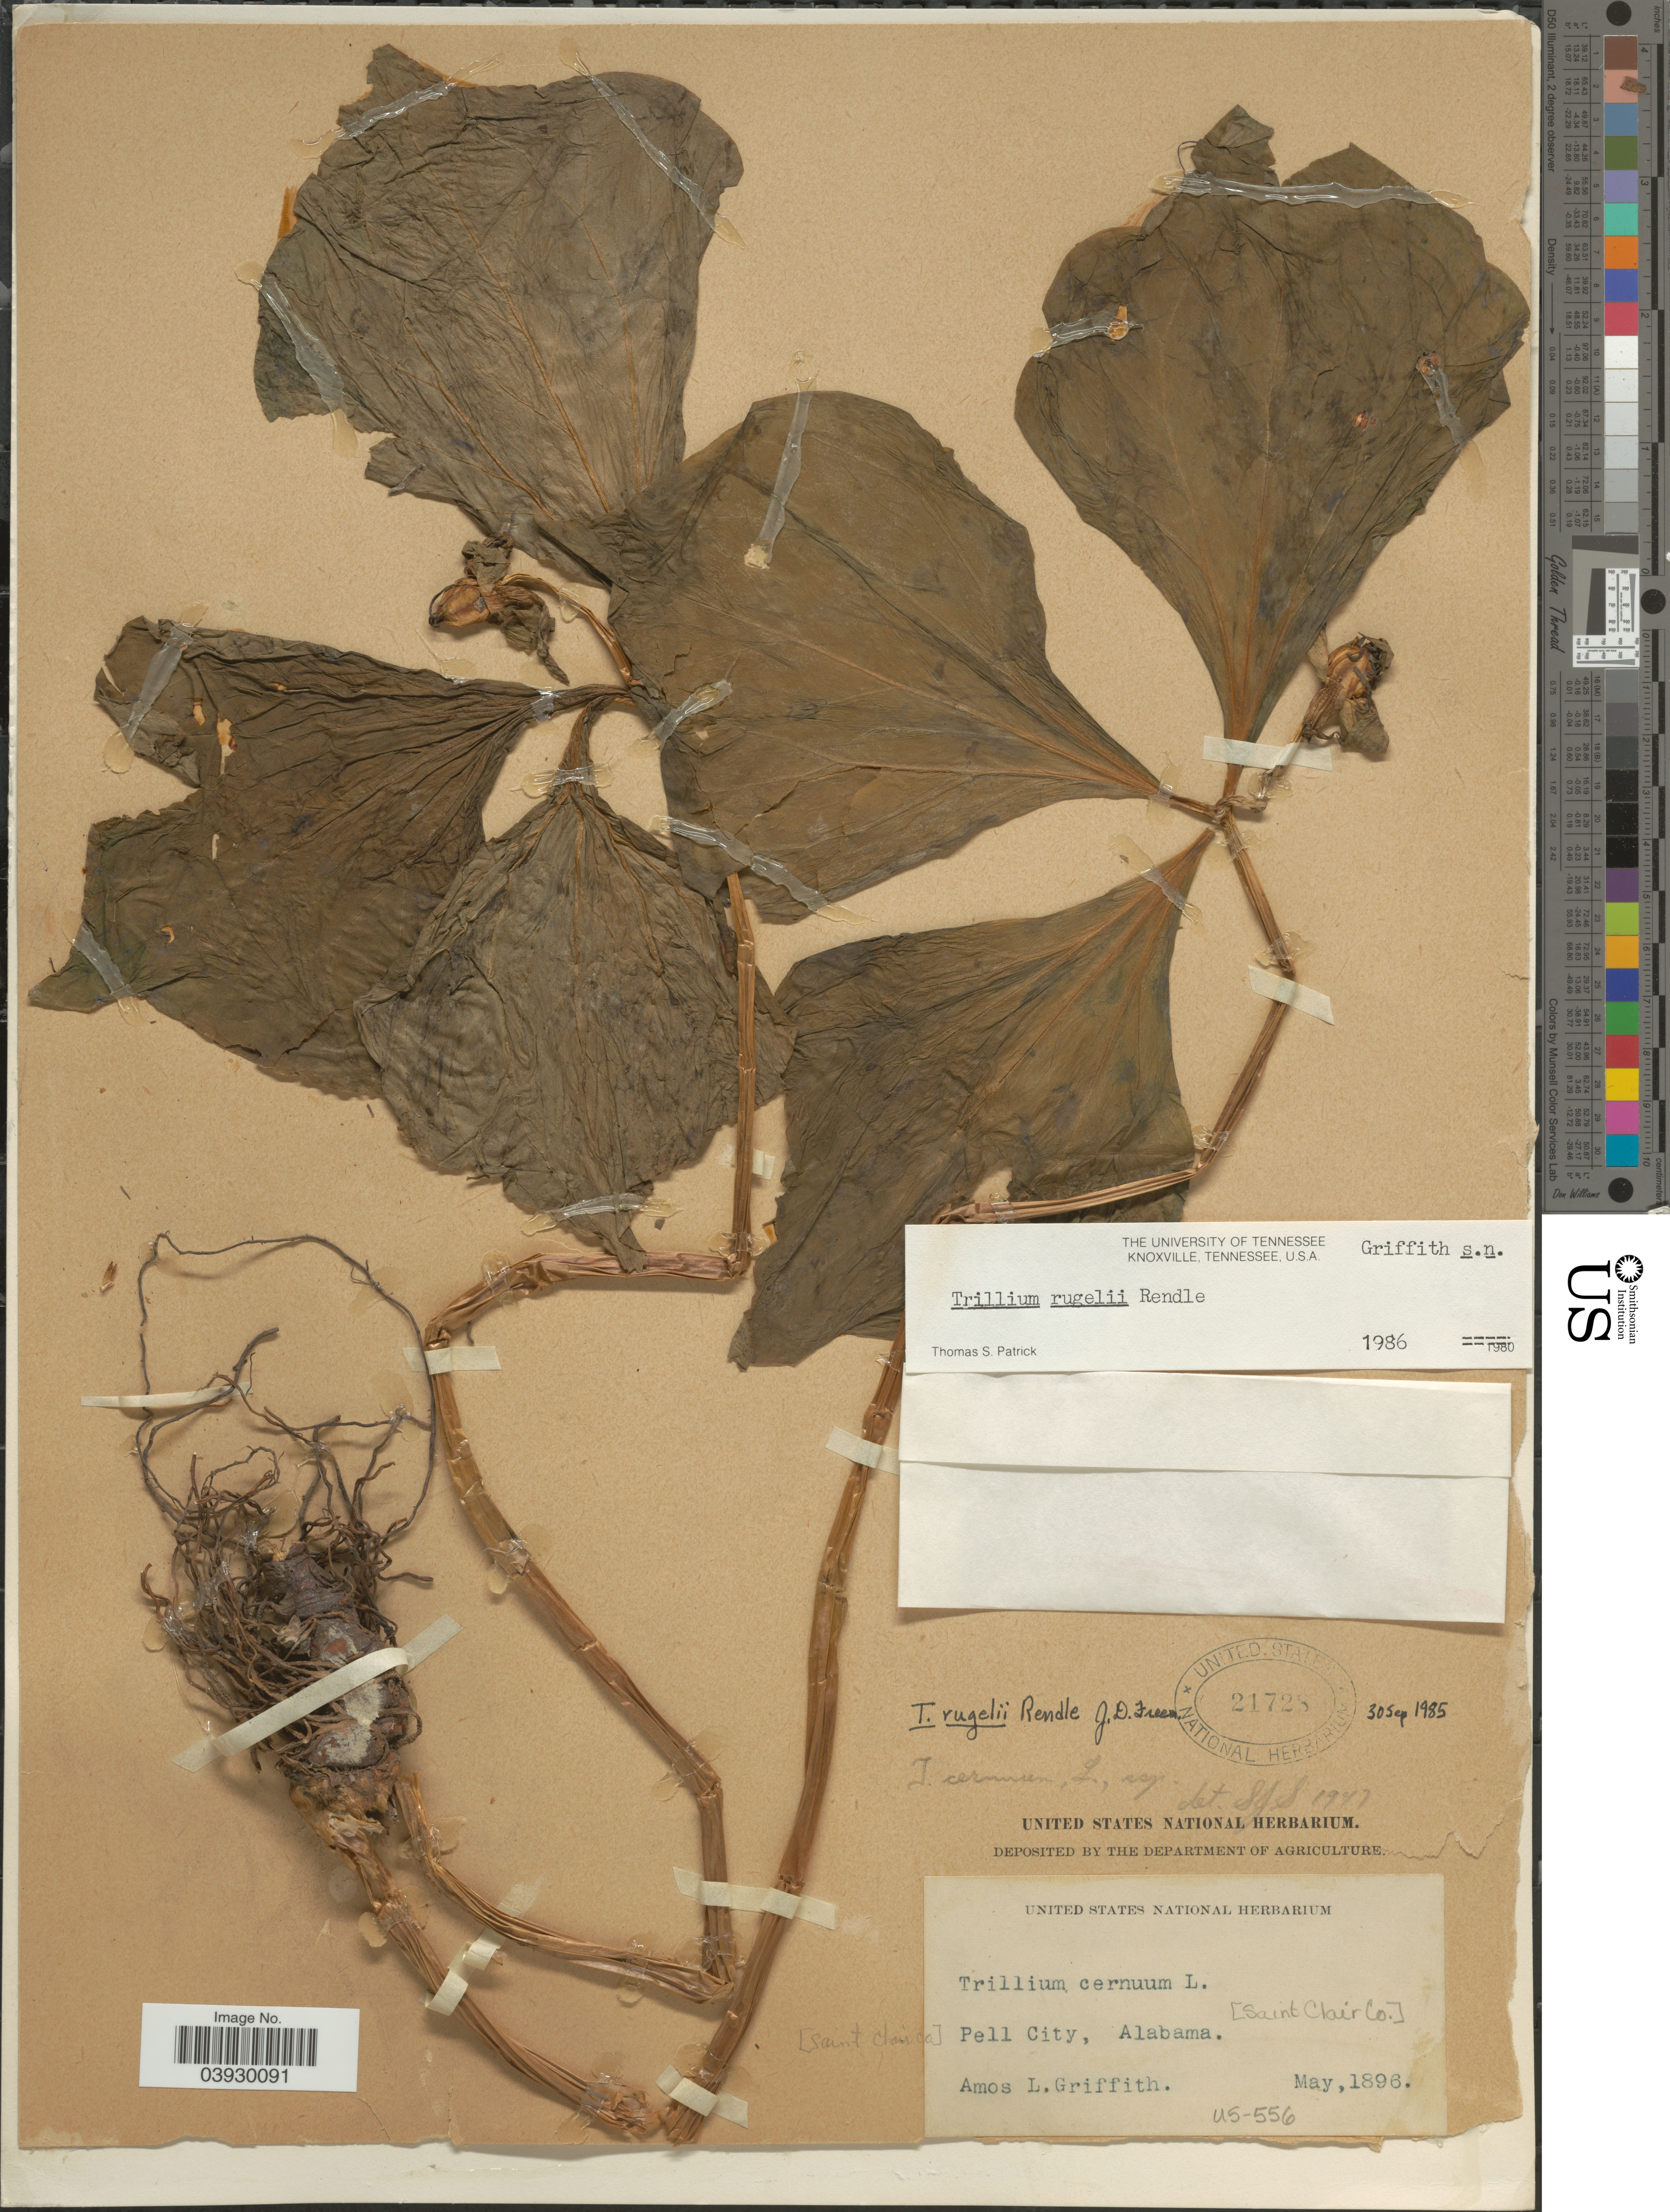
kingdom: Plantae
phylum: Tracheophyta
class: Liliopsida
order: Liliales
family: Melanthiaceae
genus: Trillium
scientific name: Trillium rugelii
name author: Rendle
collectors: A. Griffith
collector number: US-556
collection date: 1896-05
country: United States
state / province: Alabama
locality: Pell City. [Saint Clair Co].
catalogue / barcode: US 21728